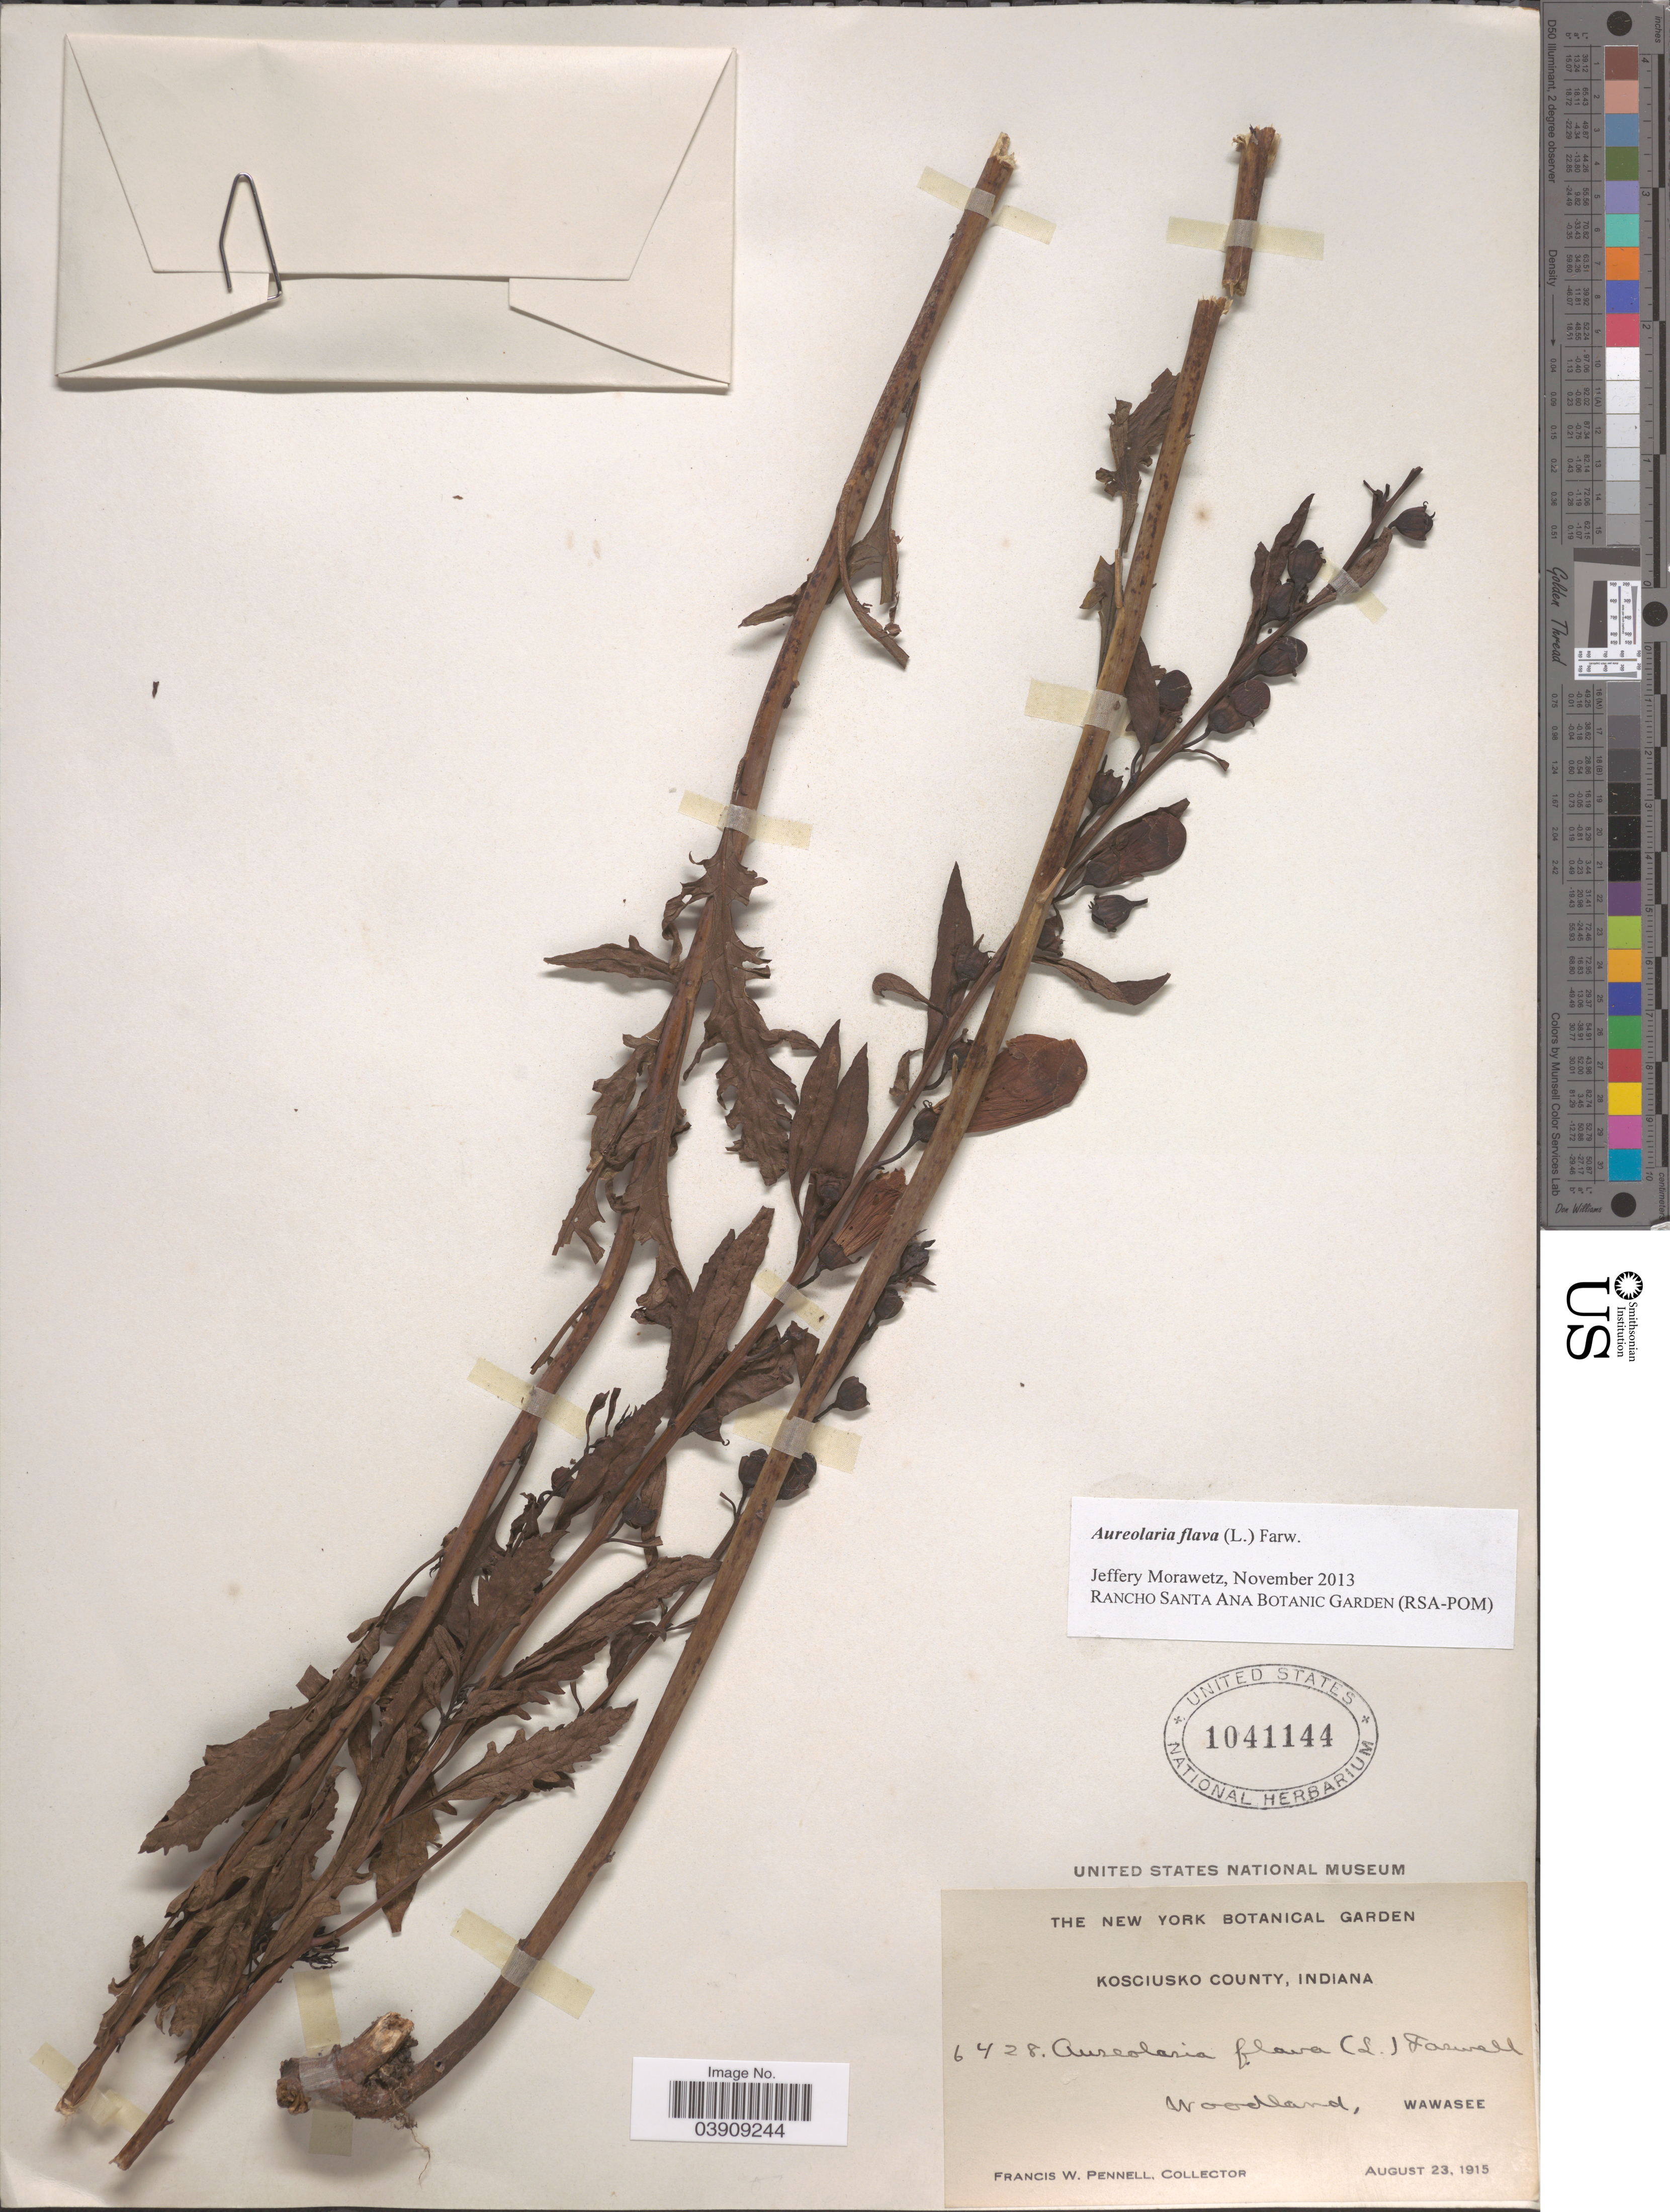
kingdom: Plantae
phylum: Tracheophyta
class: Magnoliopsida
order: Lamiales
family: Orobanchaceae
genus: Aureolaria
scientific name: Aureolaria flava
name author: (L.) Farw.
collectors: F. W. Pennell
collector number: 6428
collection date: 1915-08-23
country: United States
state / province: Indiana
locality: Kosciusko County. Woodland, Wawasee.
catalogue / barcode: US 1041144